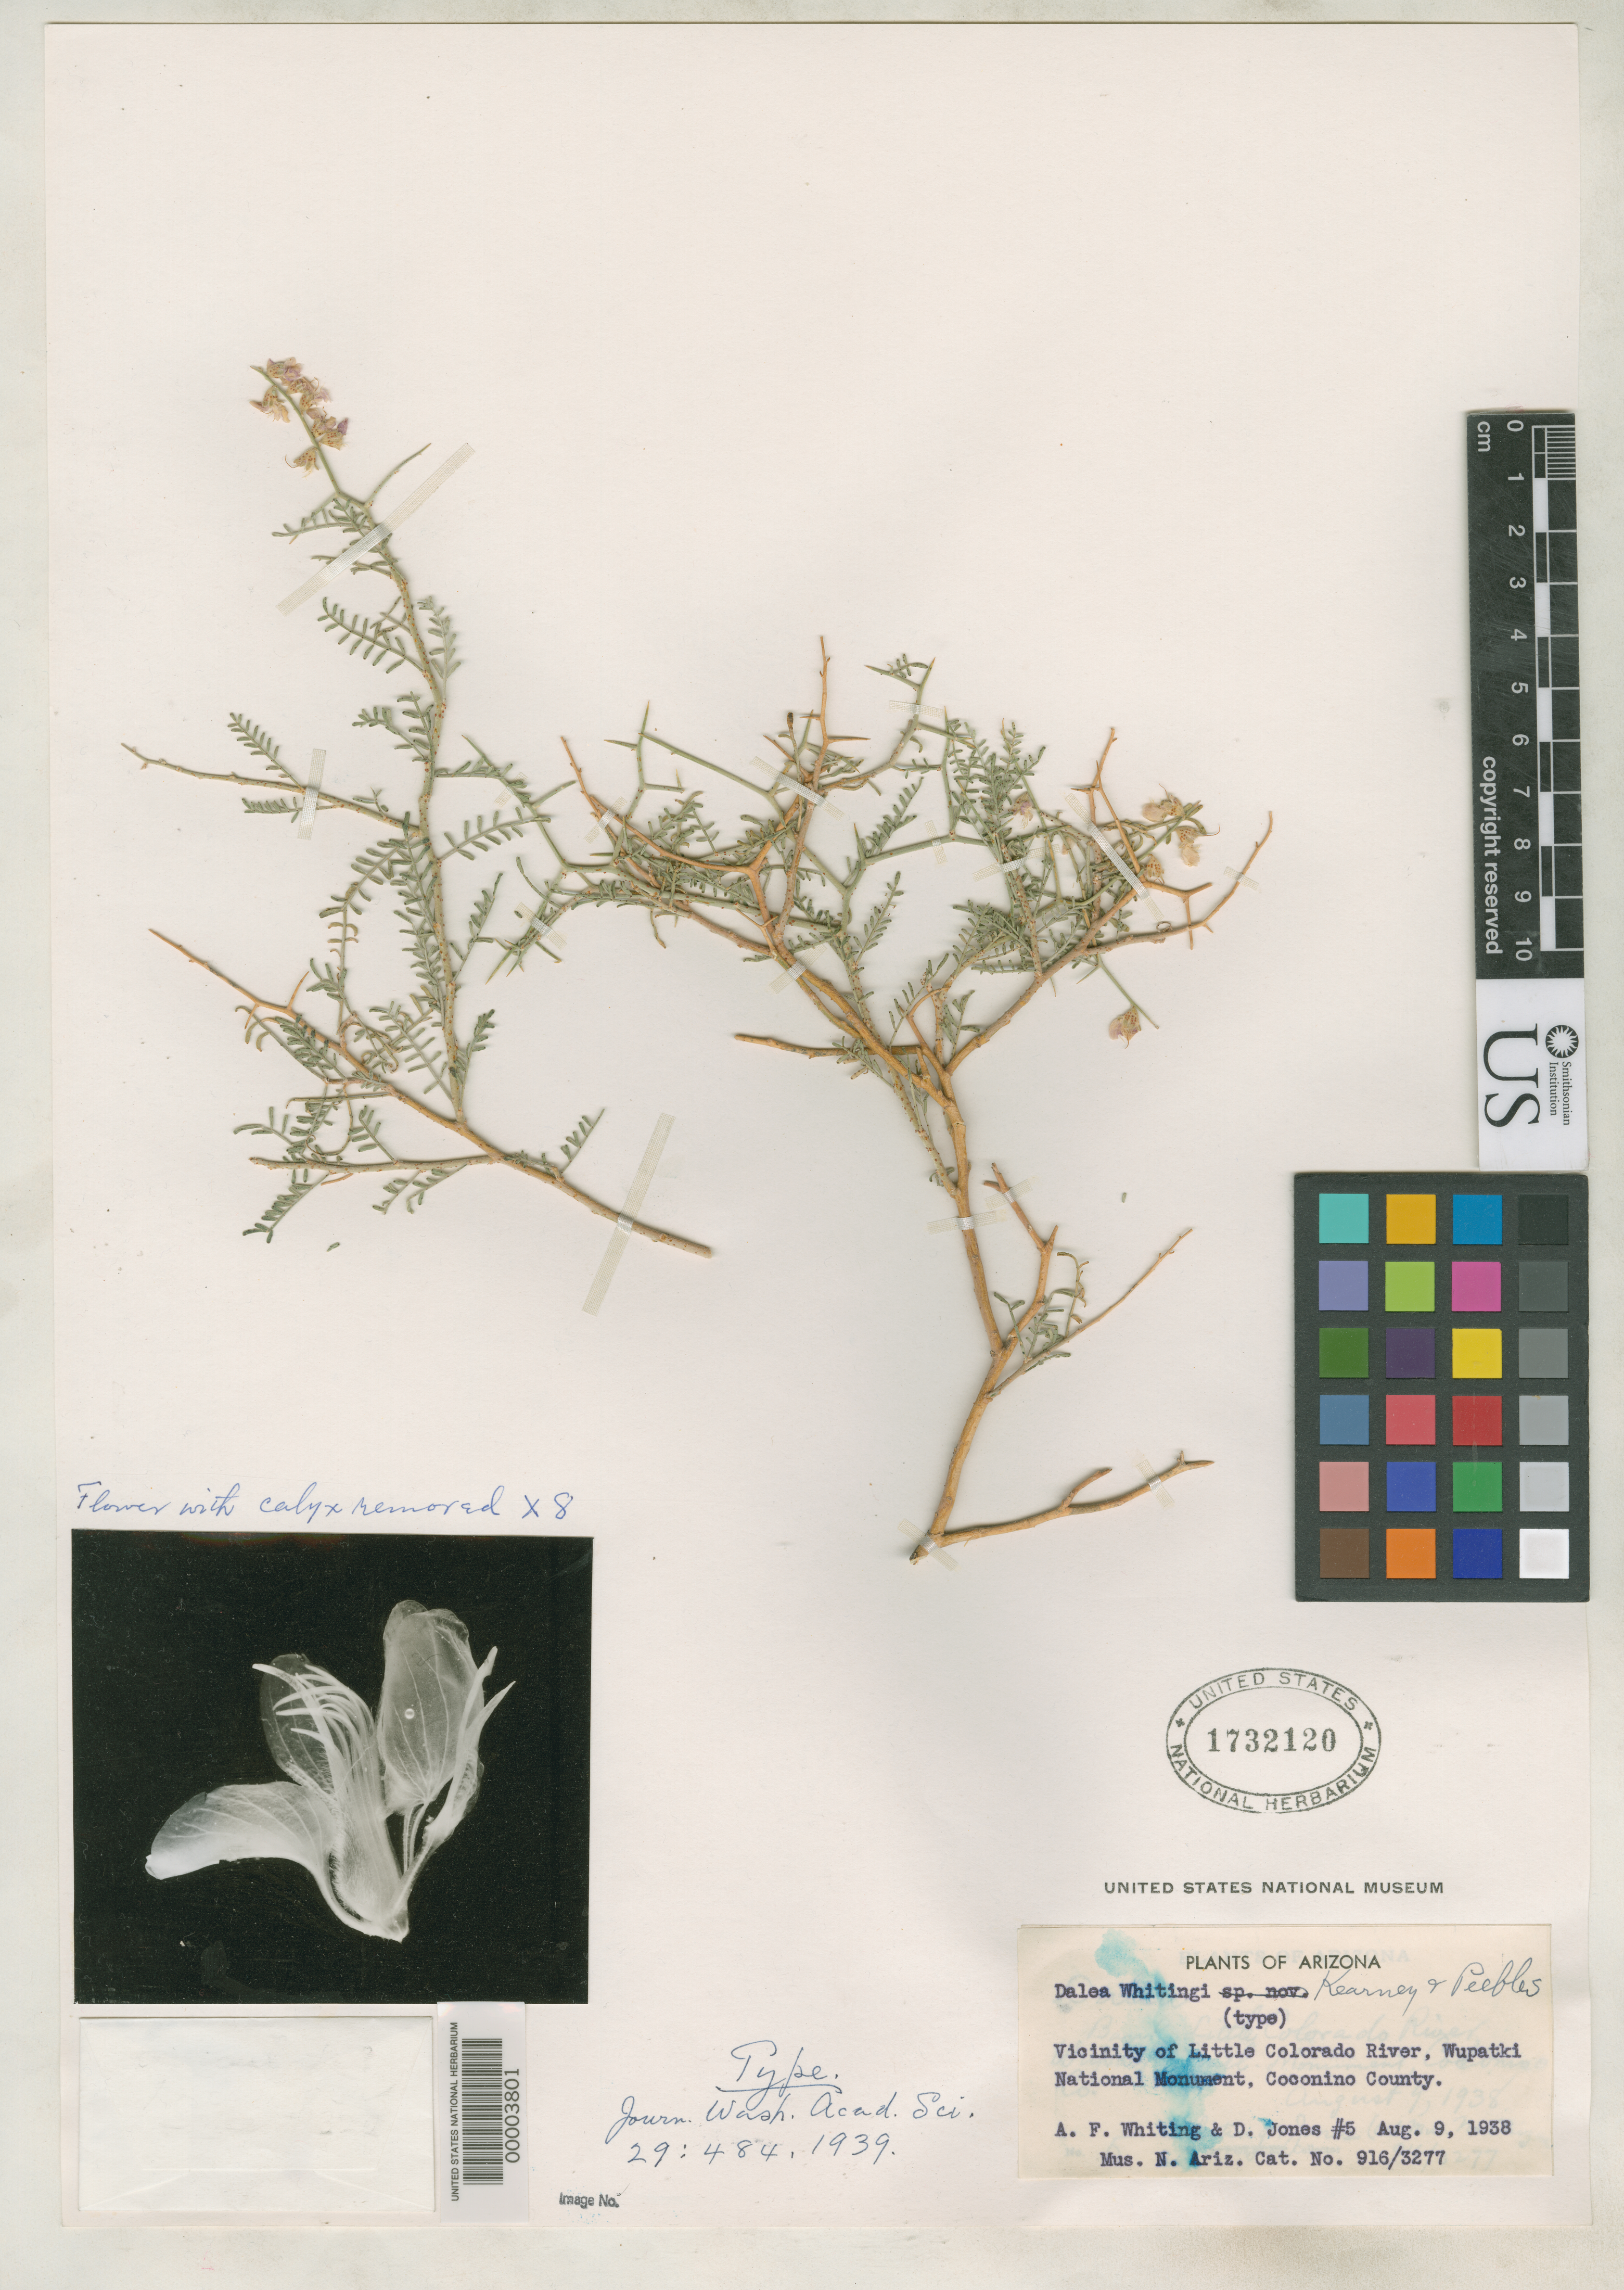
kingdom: Plantae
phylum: Tracheophyta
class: Magnoliopsida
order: Fabales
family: Fabaceae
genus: Dalea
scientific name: Dalea whitingii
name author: Kearney & Peebles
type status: Holotype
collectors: A. F. Whiting & D. Jones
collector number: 5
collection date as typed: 09 Aug 1938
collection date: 1938-08-09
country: United States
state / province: Arizona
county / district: Coconino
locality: Vicinity of Little Colorado River, Wupatki Natl. Monument.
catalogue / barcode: US 1732120